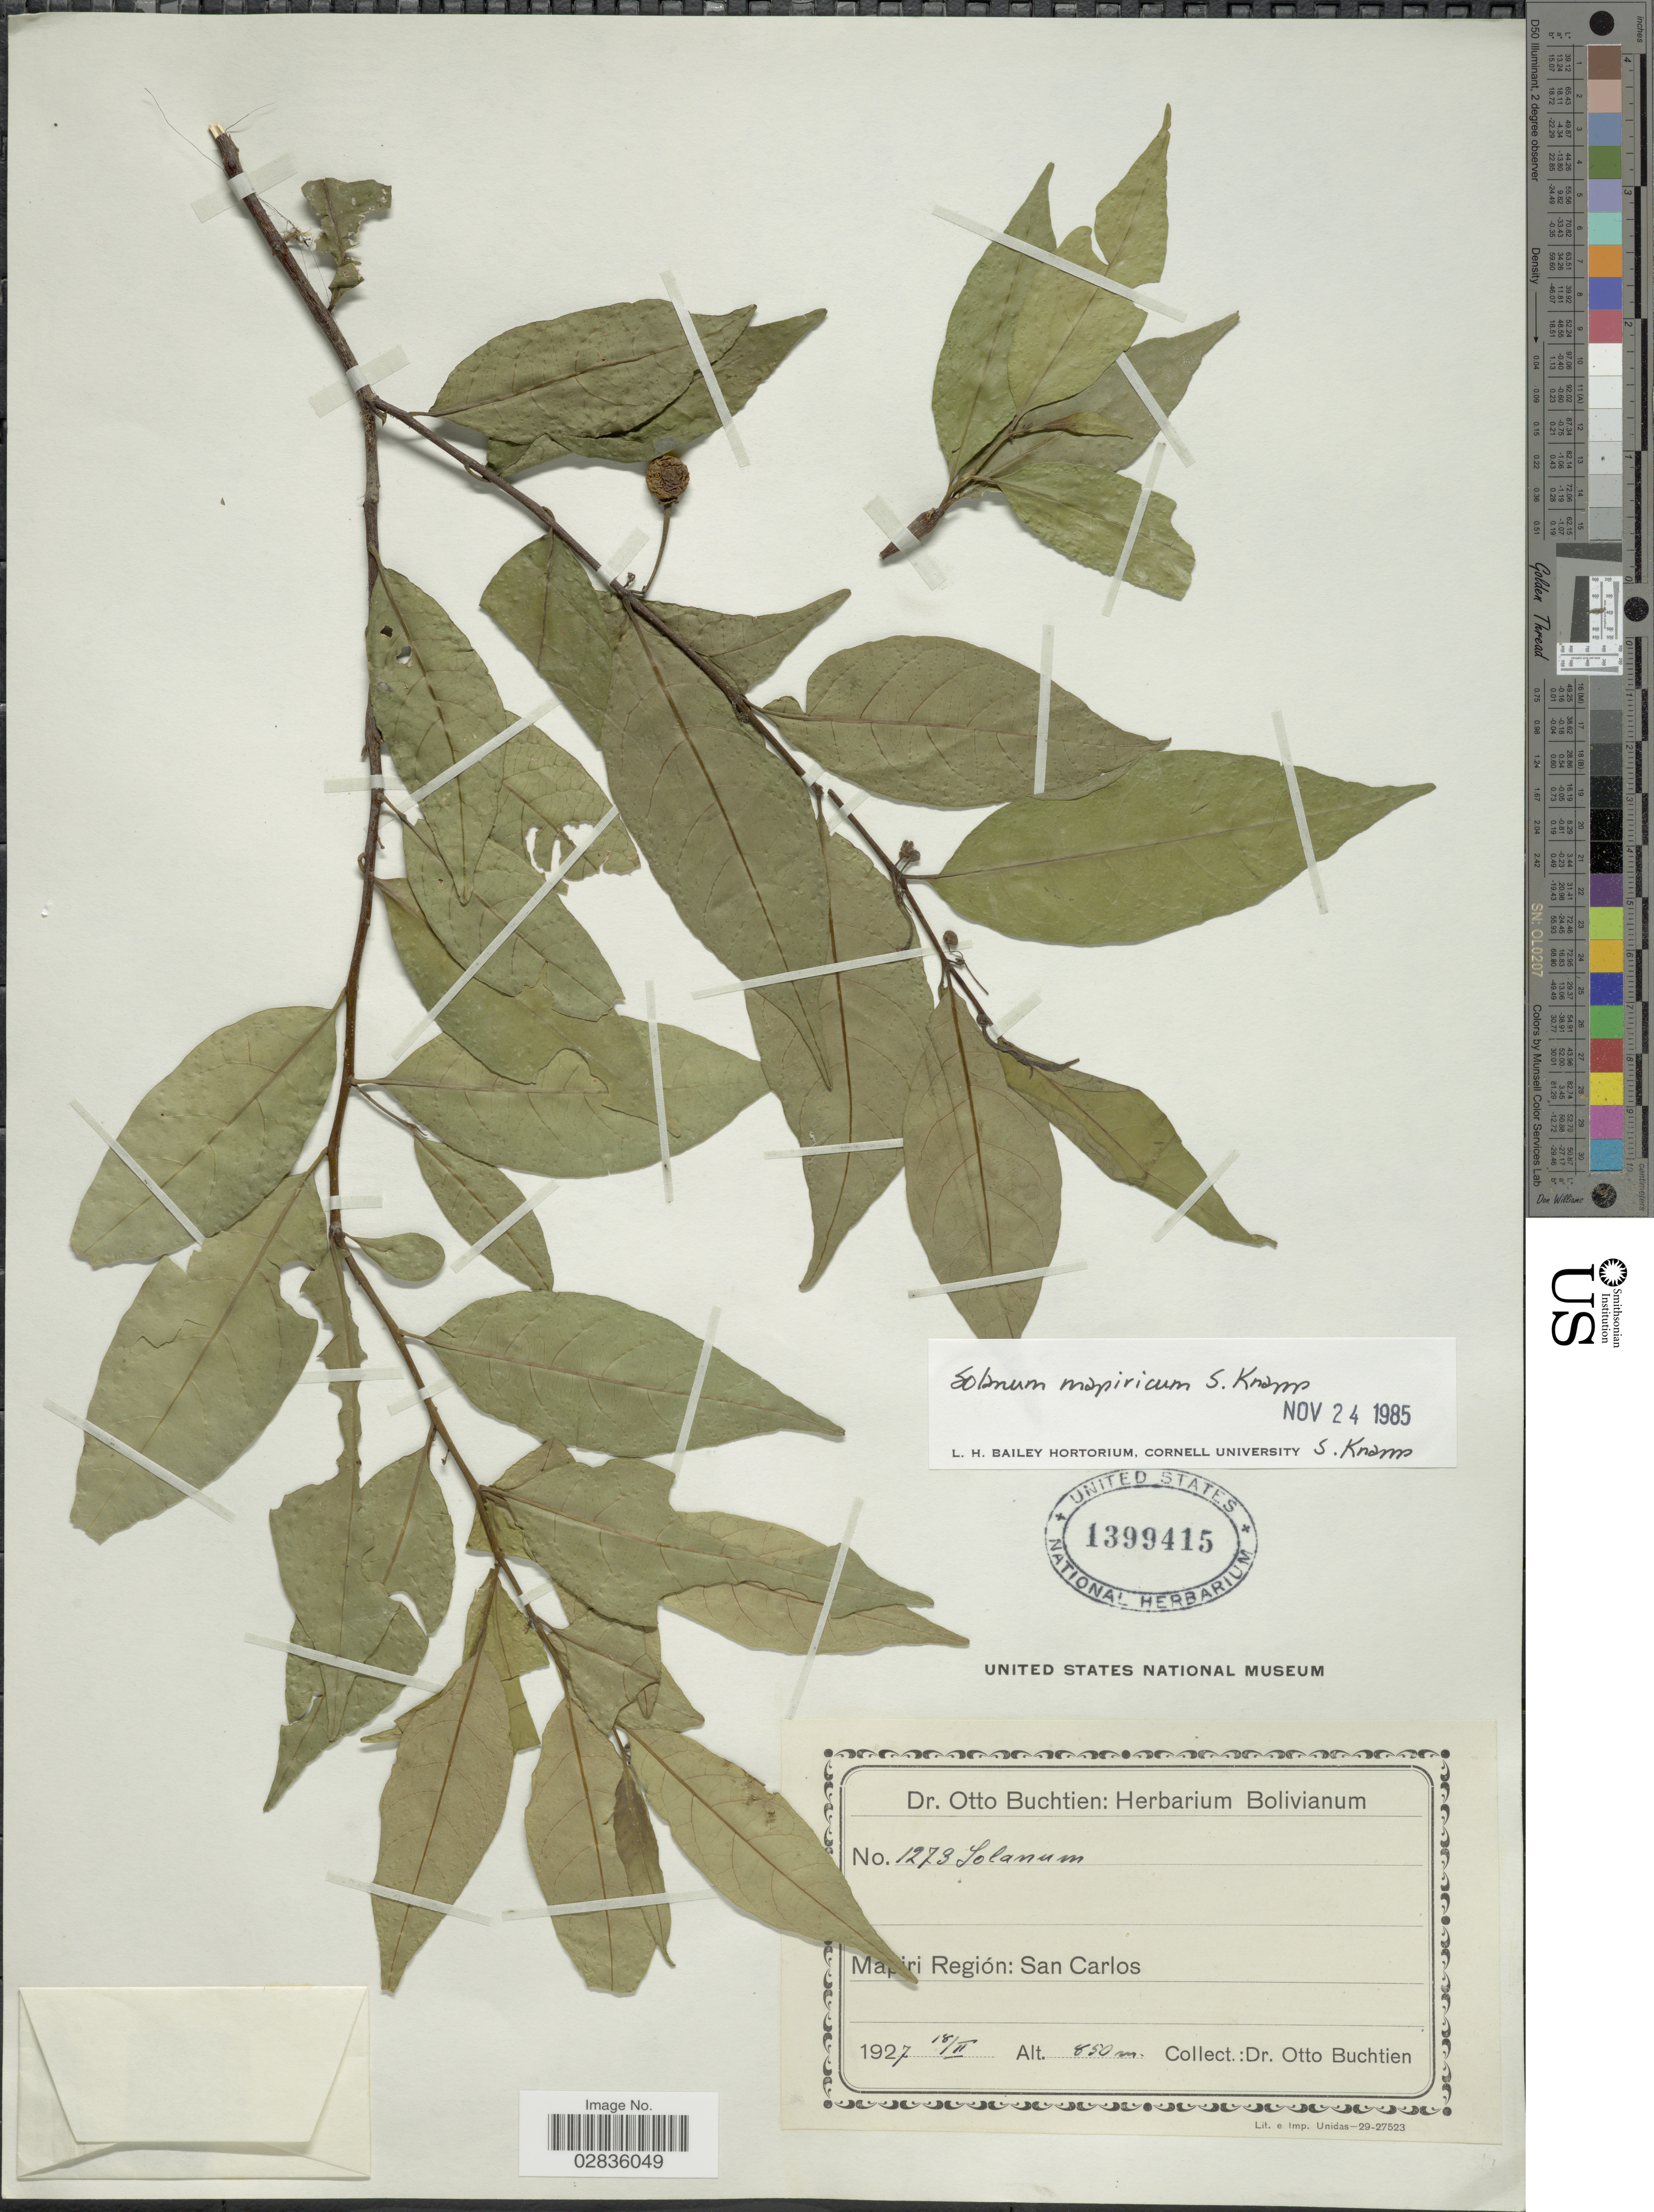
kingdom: Plantae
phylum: Tracheophyta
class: Magnoliopsida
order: Solanales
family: Solanaceae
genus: Solanum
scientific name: Solanum mapiricum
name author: S. Knapp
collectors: O. Buchtien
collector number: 1273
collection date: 1927-02-18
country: Bolivia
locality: Mapiri Región: San Carlos.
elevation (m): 850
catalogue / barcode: US 1399415